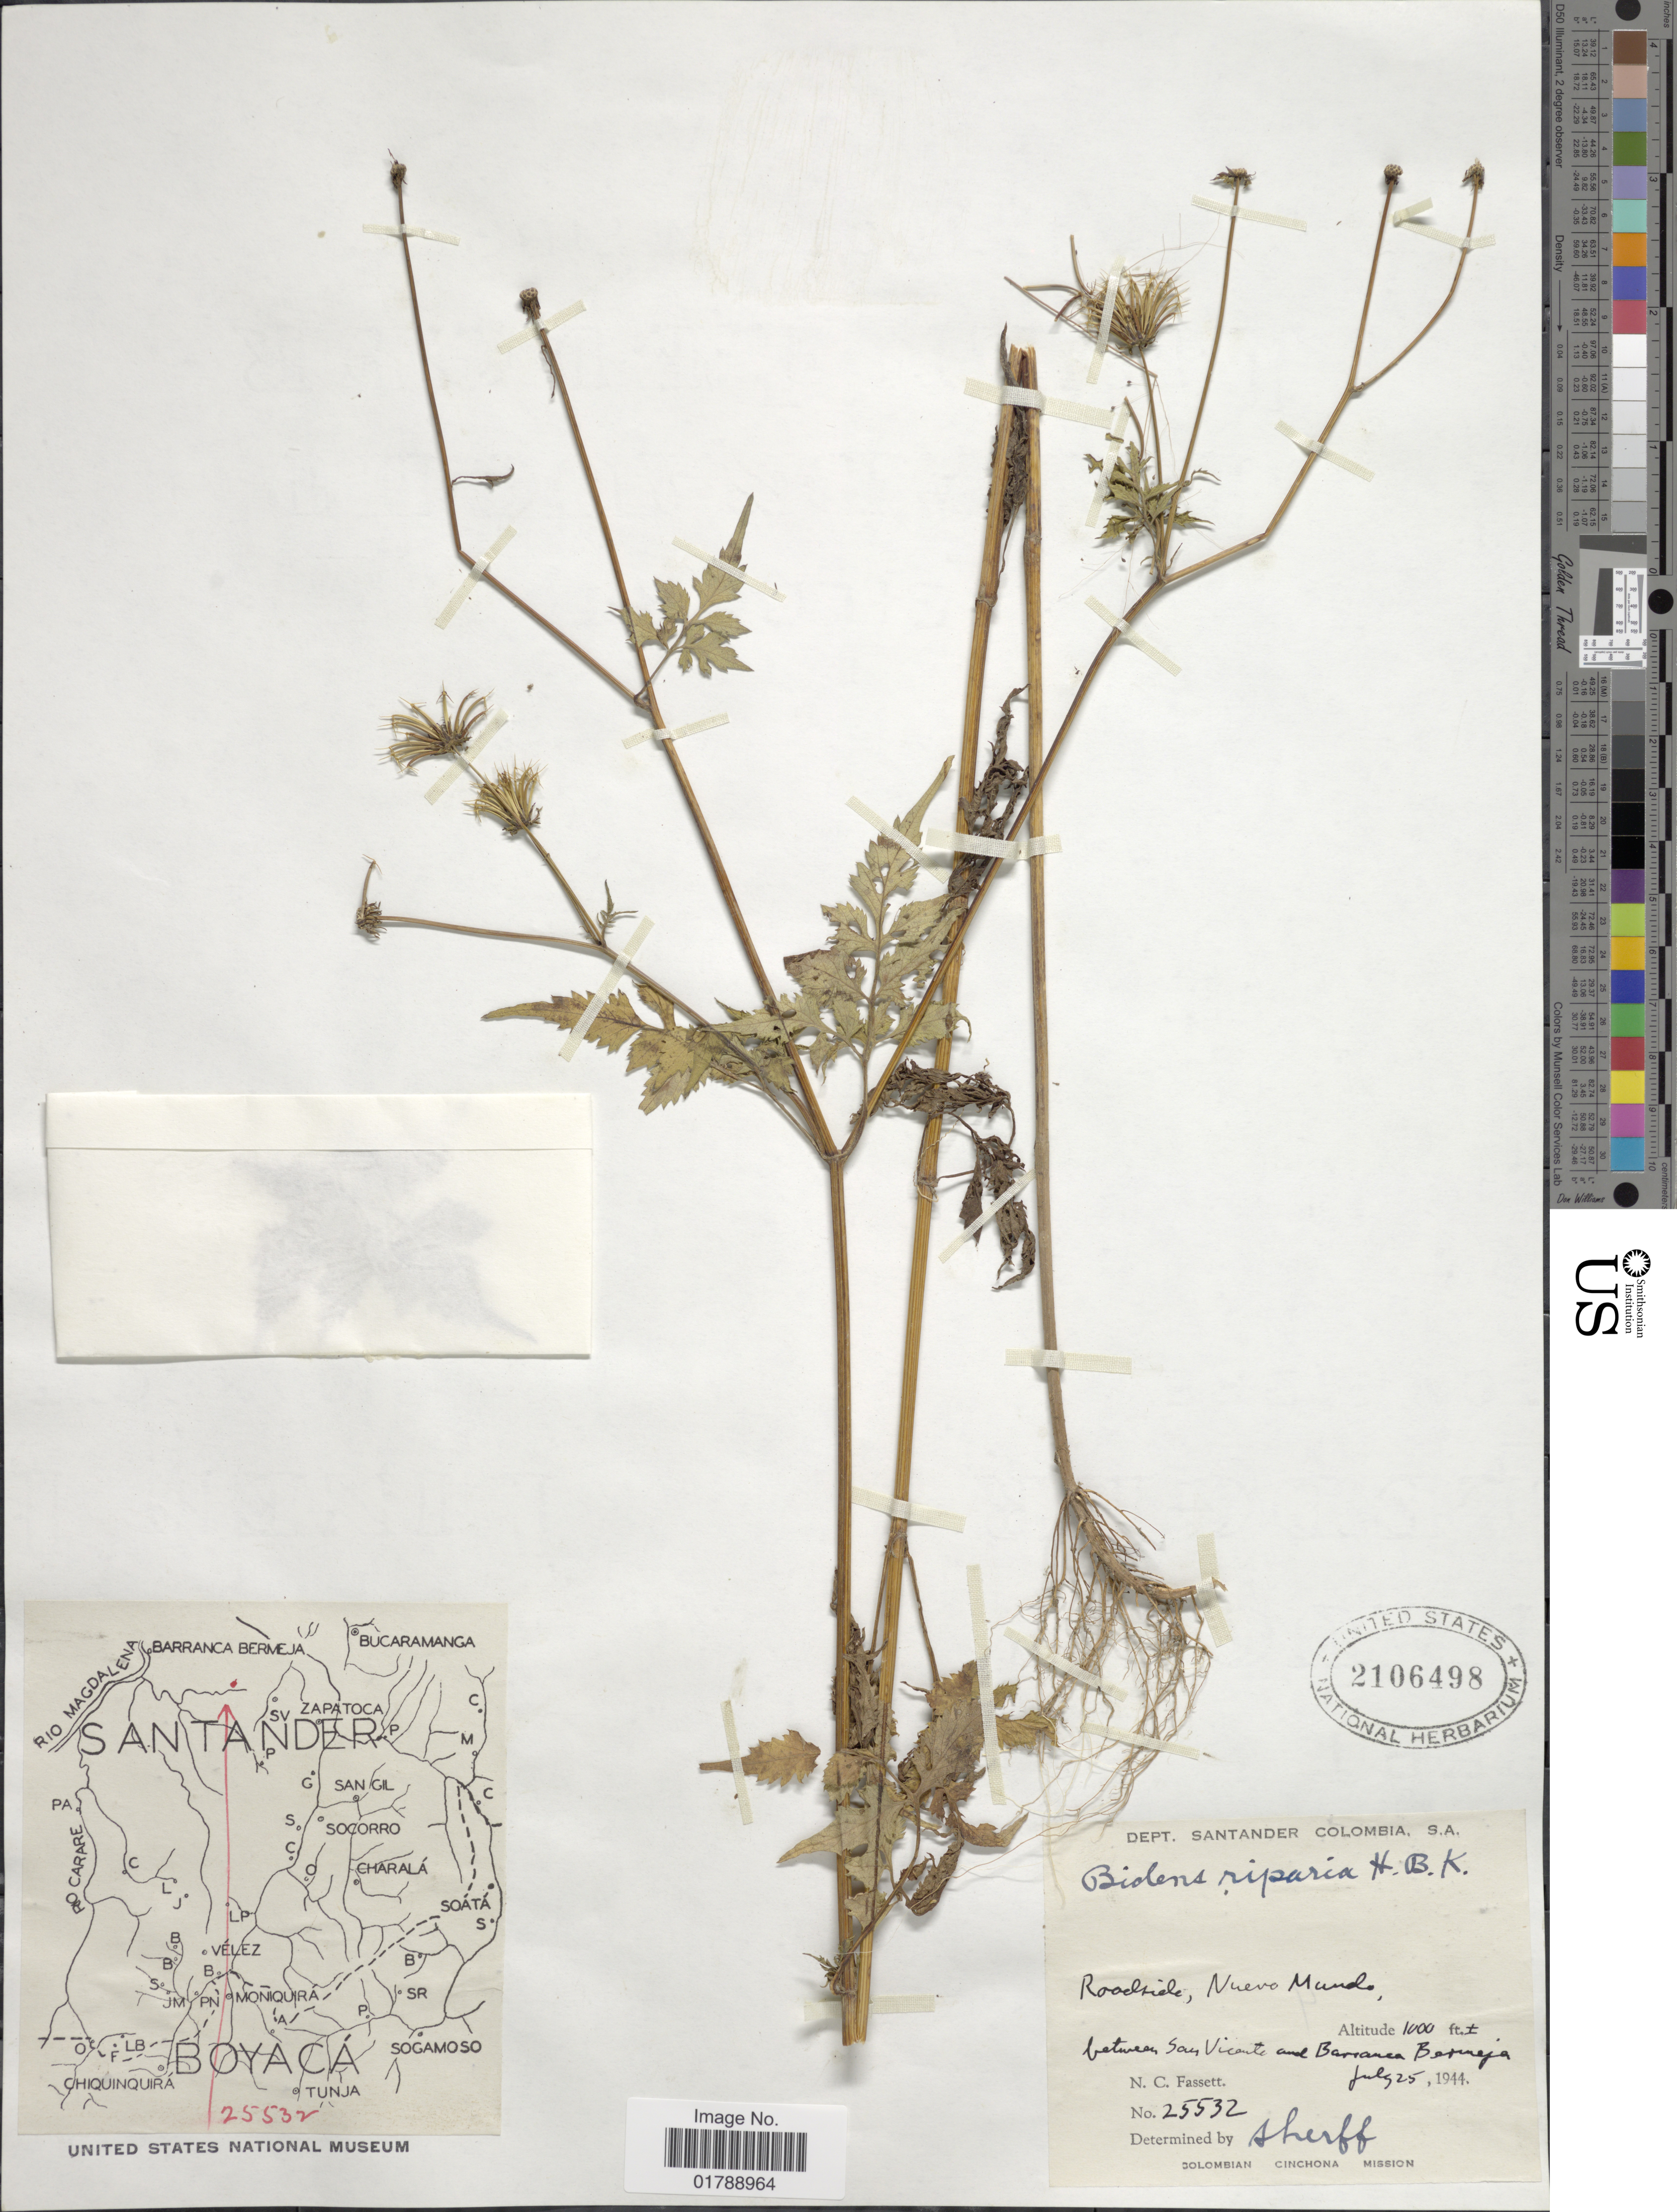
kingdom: Plantae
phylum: Tracheophyta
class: Magnoliopsida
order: Asterales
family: Asteraceae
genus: Bidens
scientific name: Bidens riparia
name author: Kunth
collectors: N. C. Fassett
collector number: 25532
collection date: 1944-07-25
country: Colombia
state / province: Santander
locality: Roadside, Nuevo Mundo, between San Vicente and Barranca Bermeja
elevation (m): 305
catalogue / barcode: US 2106498